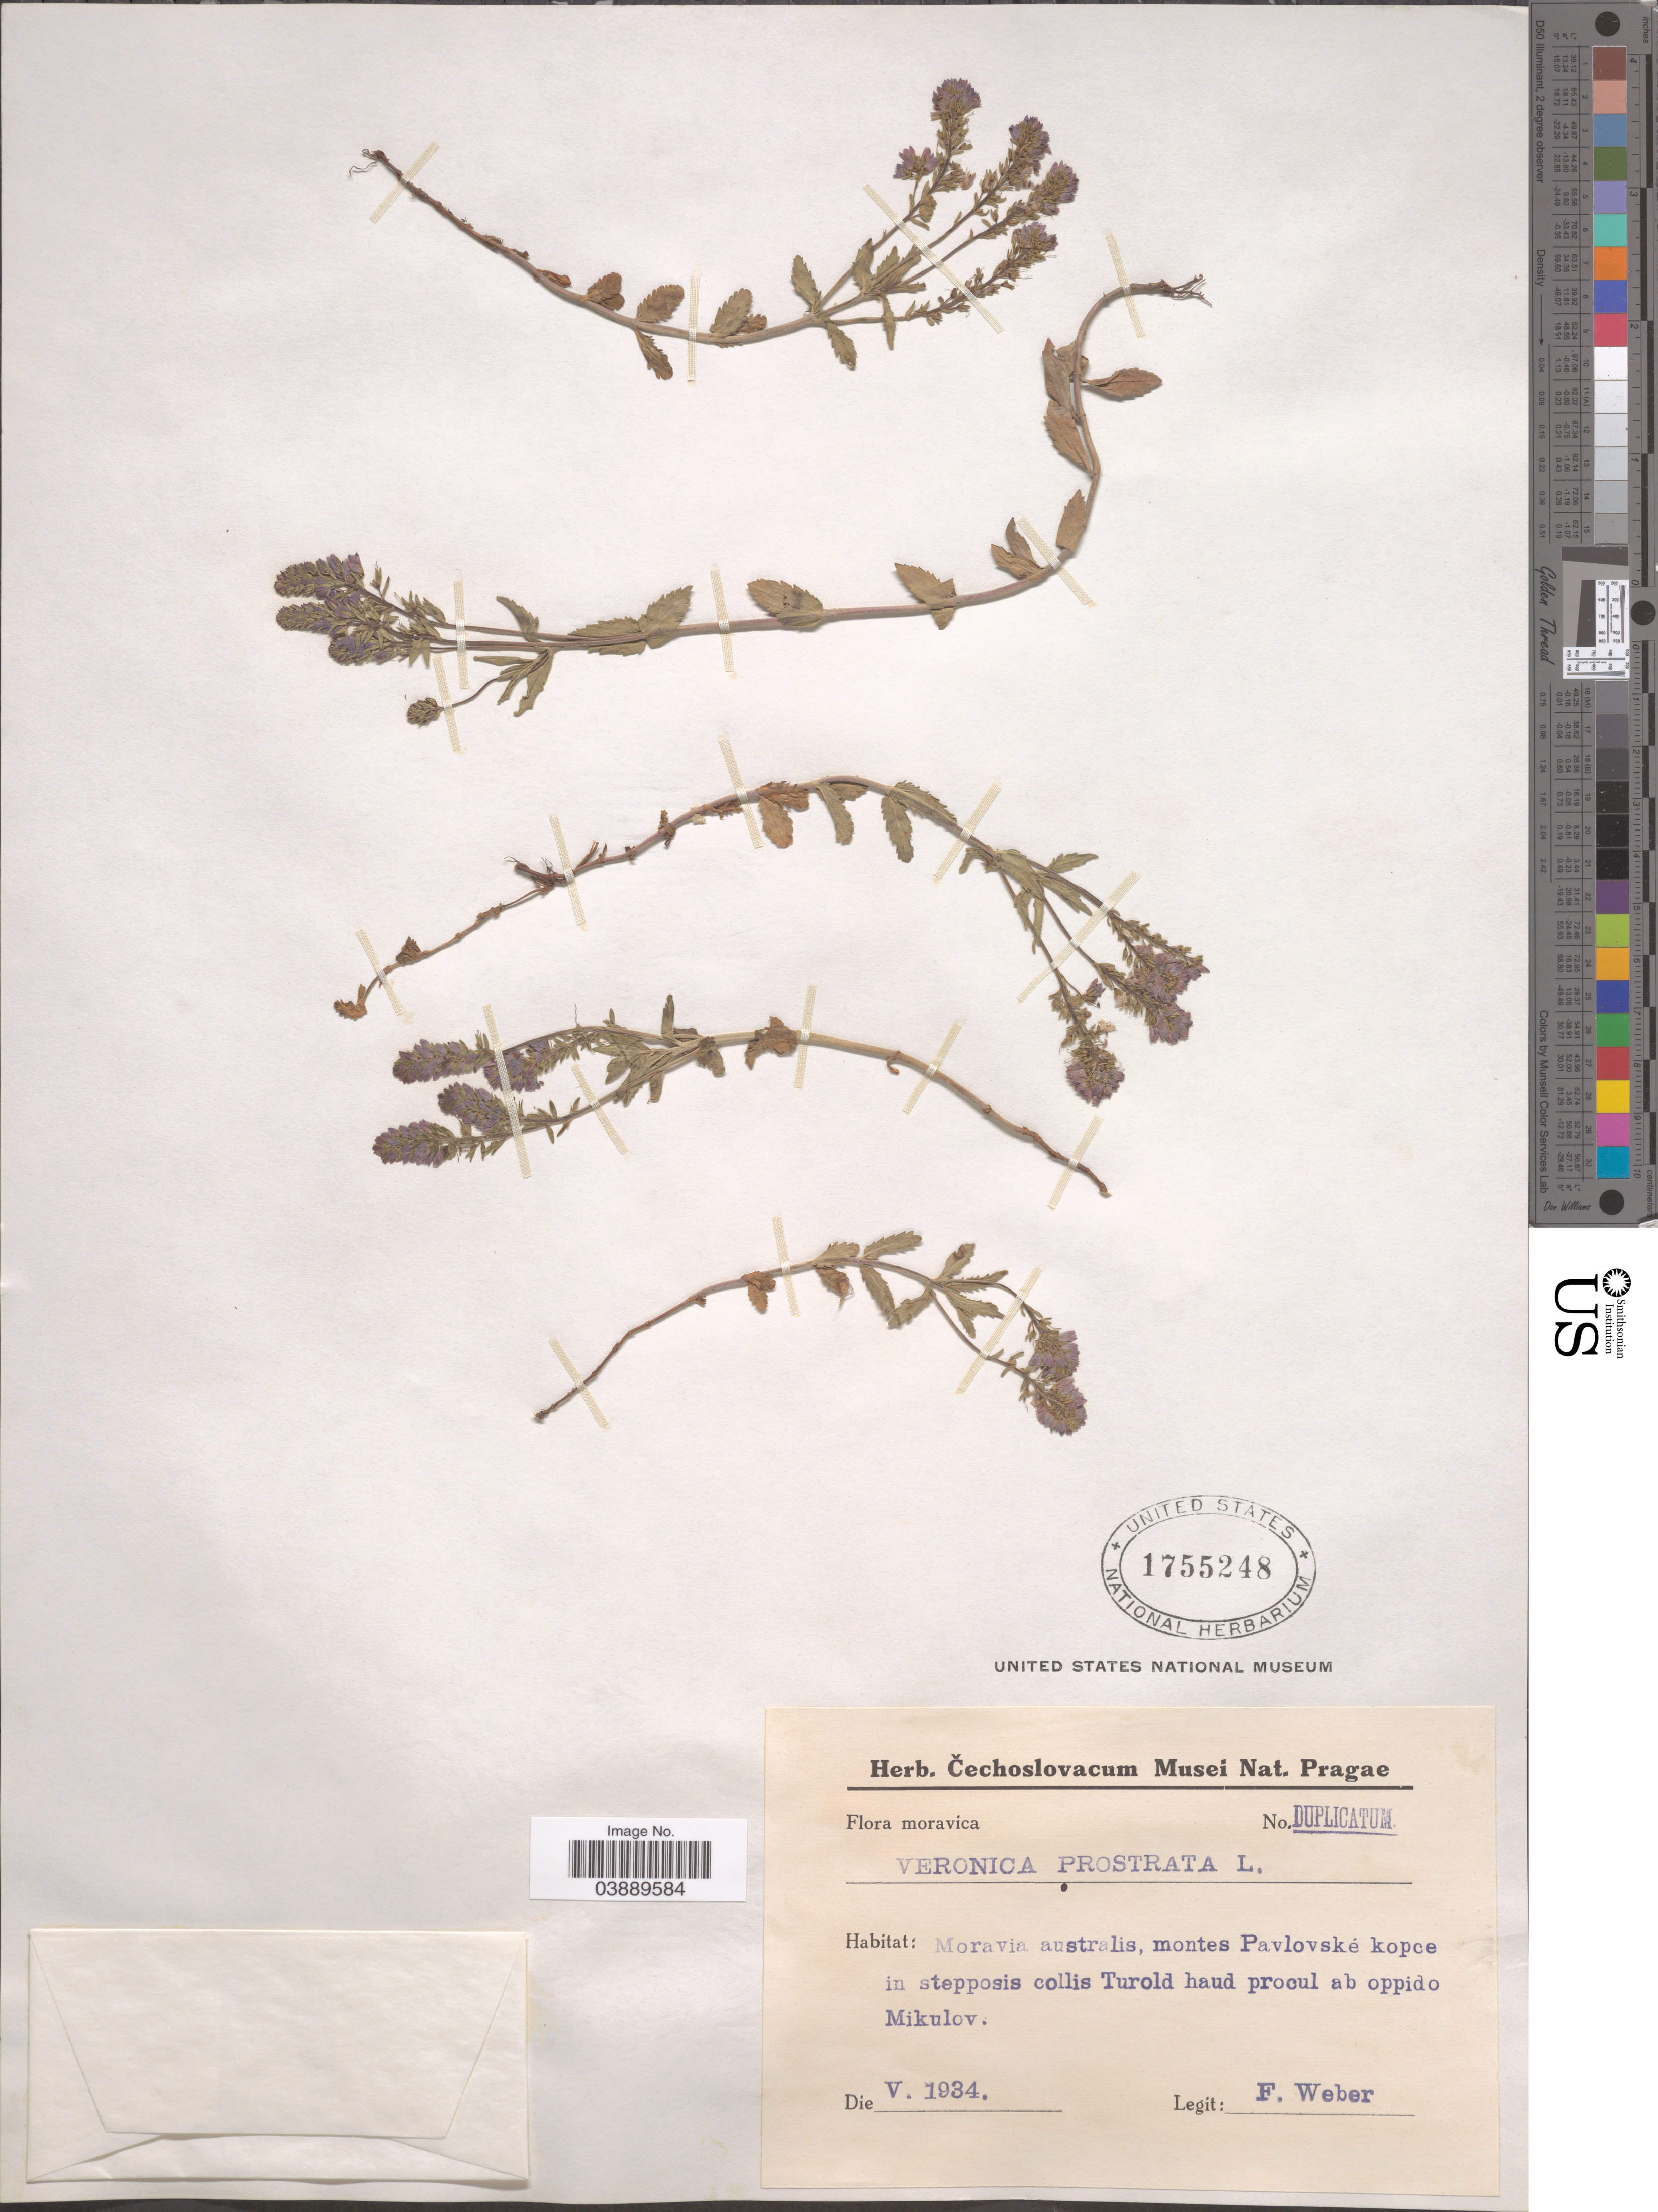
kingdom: Plantae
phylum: Tracheophyta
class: Magnoliopsida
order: Lamiales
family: Plantaginaceae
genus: Veronica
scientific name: Veronica prostrata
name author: L.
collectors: F. Weber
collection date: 1934-05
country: Czechia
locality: Moravia australis, montes Pavlovské kopce in stepposis collis Turold haud procul ab oppido Mikulov.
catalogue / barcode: US 1755248